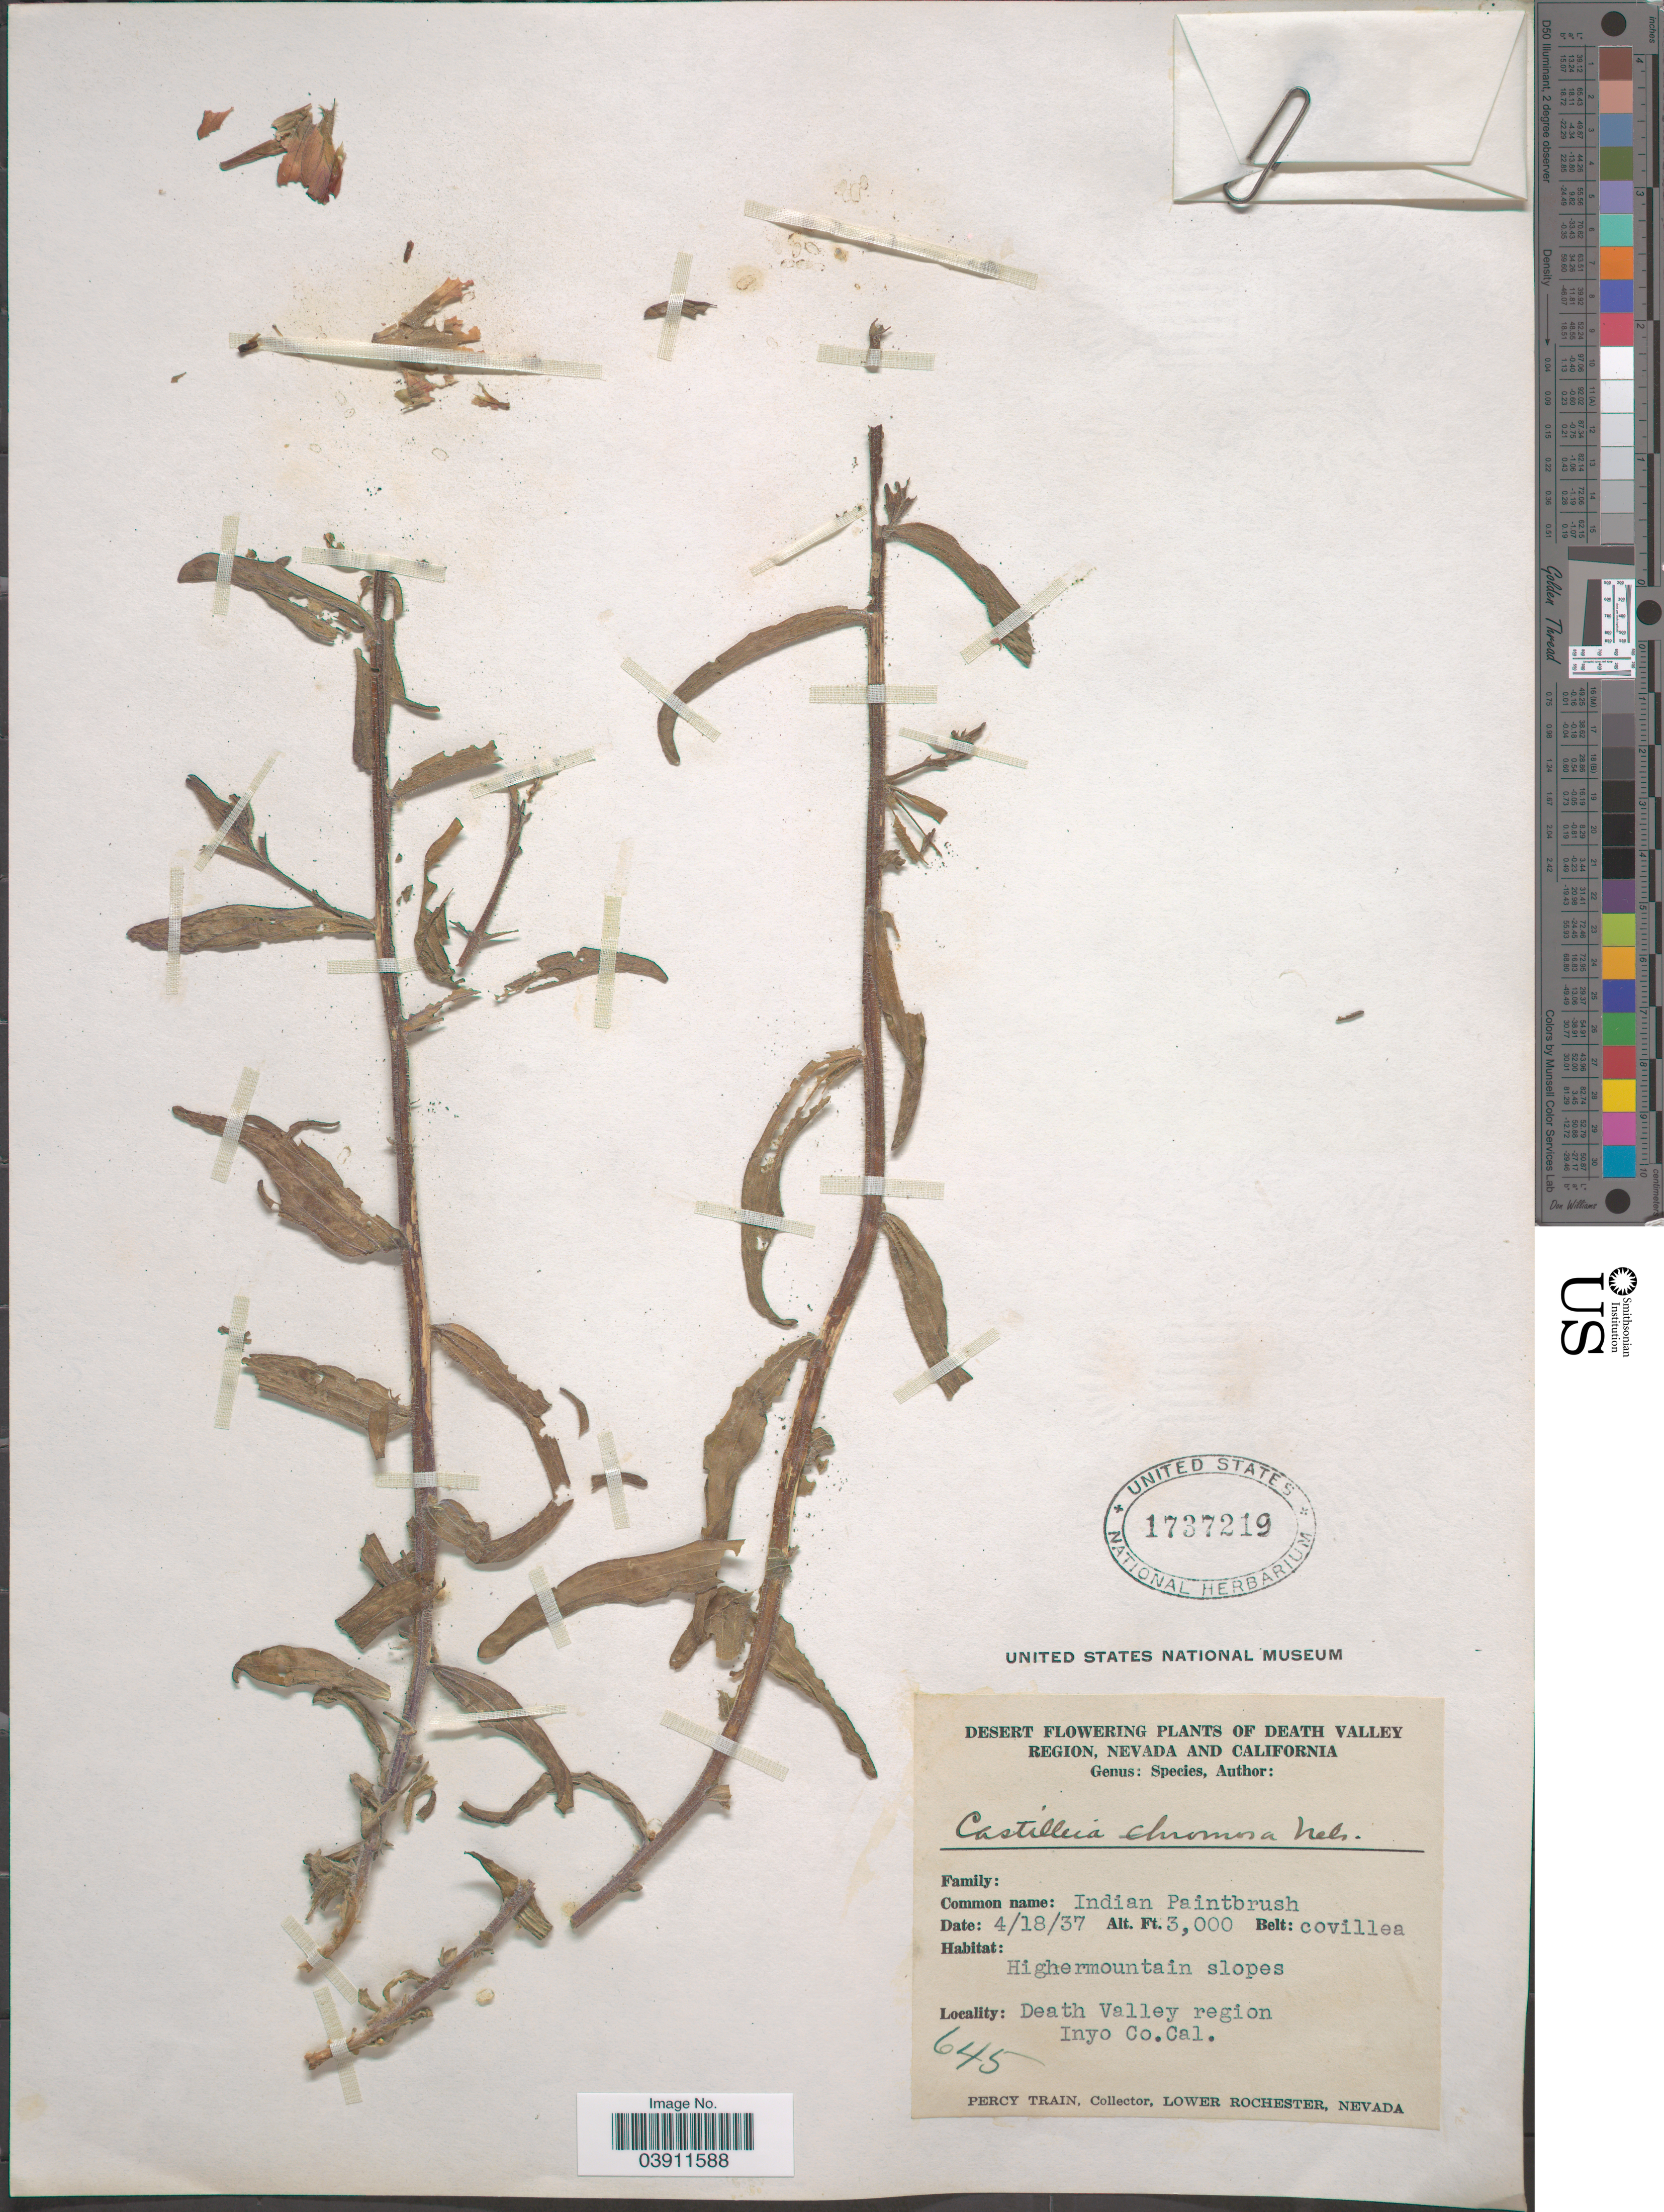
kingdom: Plantae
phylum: Tracheophyta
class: Magnoliopsida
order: Lamiales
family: Orobanchaceae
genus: Castilleja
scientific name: Castilleja chromosa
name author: A. Nelson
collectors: P. Train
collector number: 645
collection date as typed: Transcribed d/m/y: 18/4/37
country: United States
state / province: California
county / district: Inyo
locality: Death Valley region. Inyo Co.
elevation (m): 914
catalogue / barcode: US 1737219